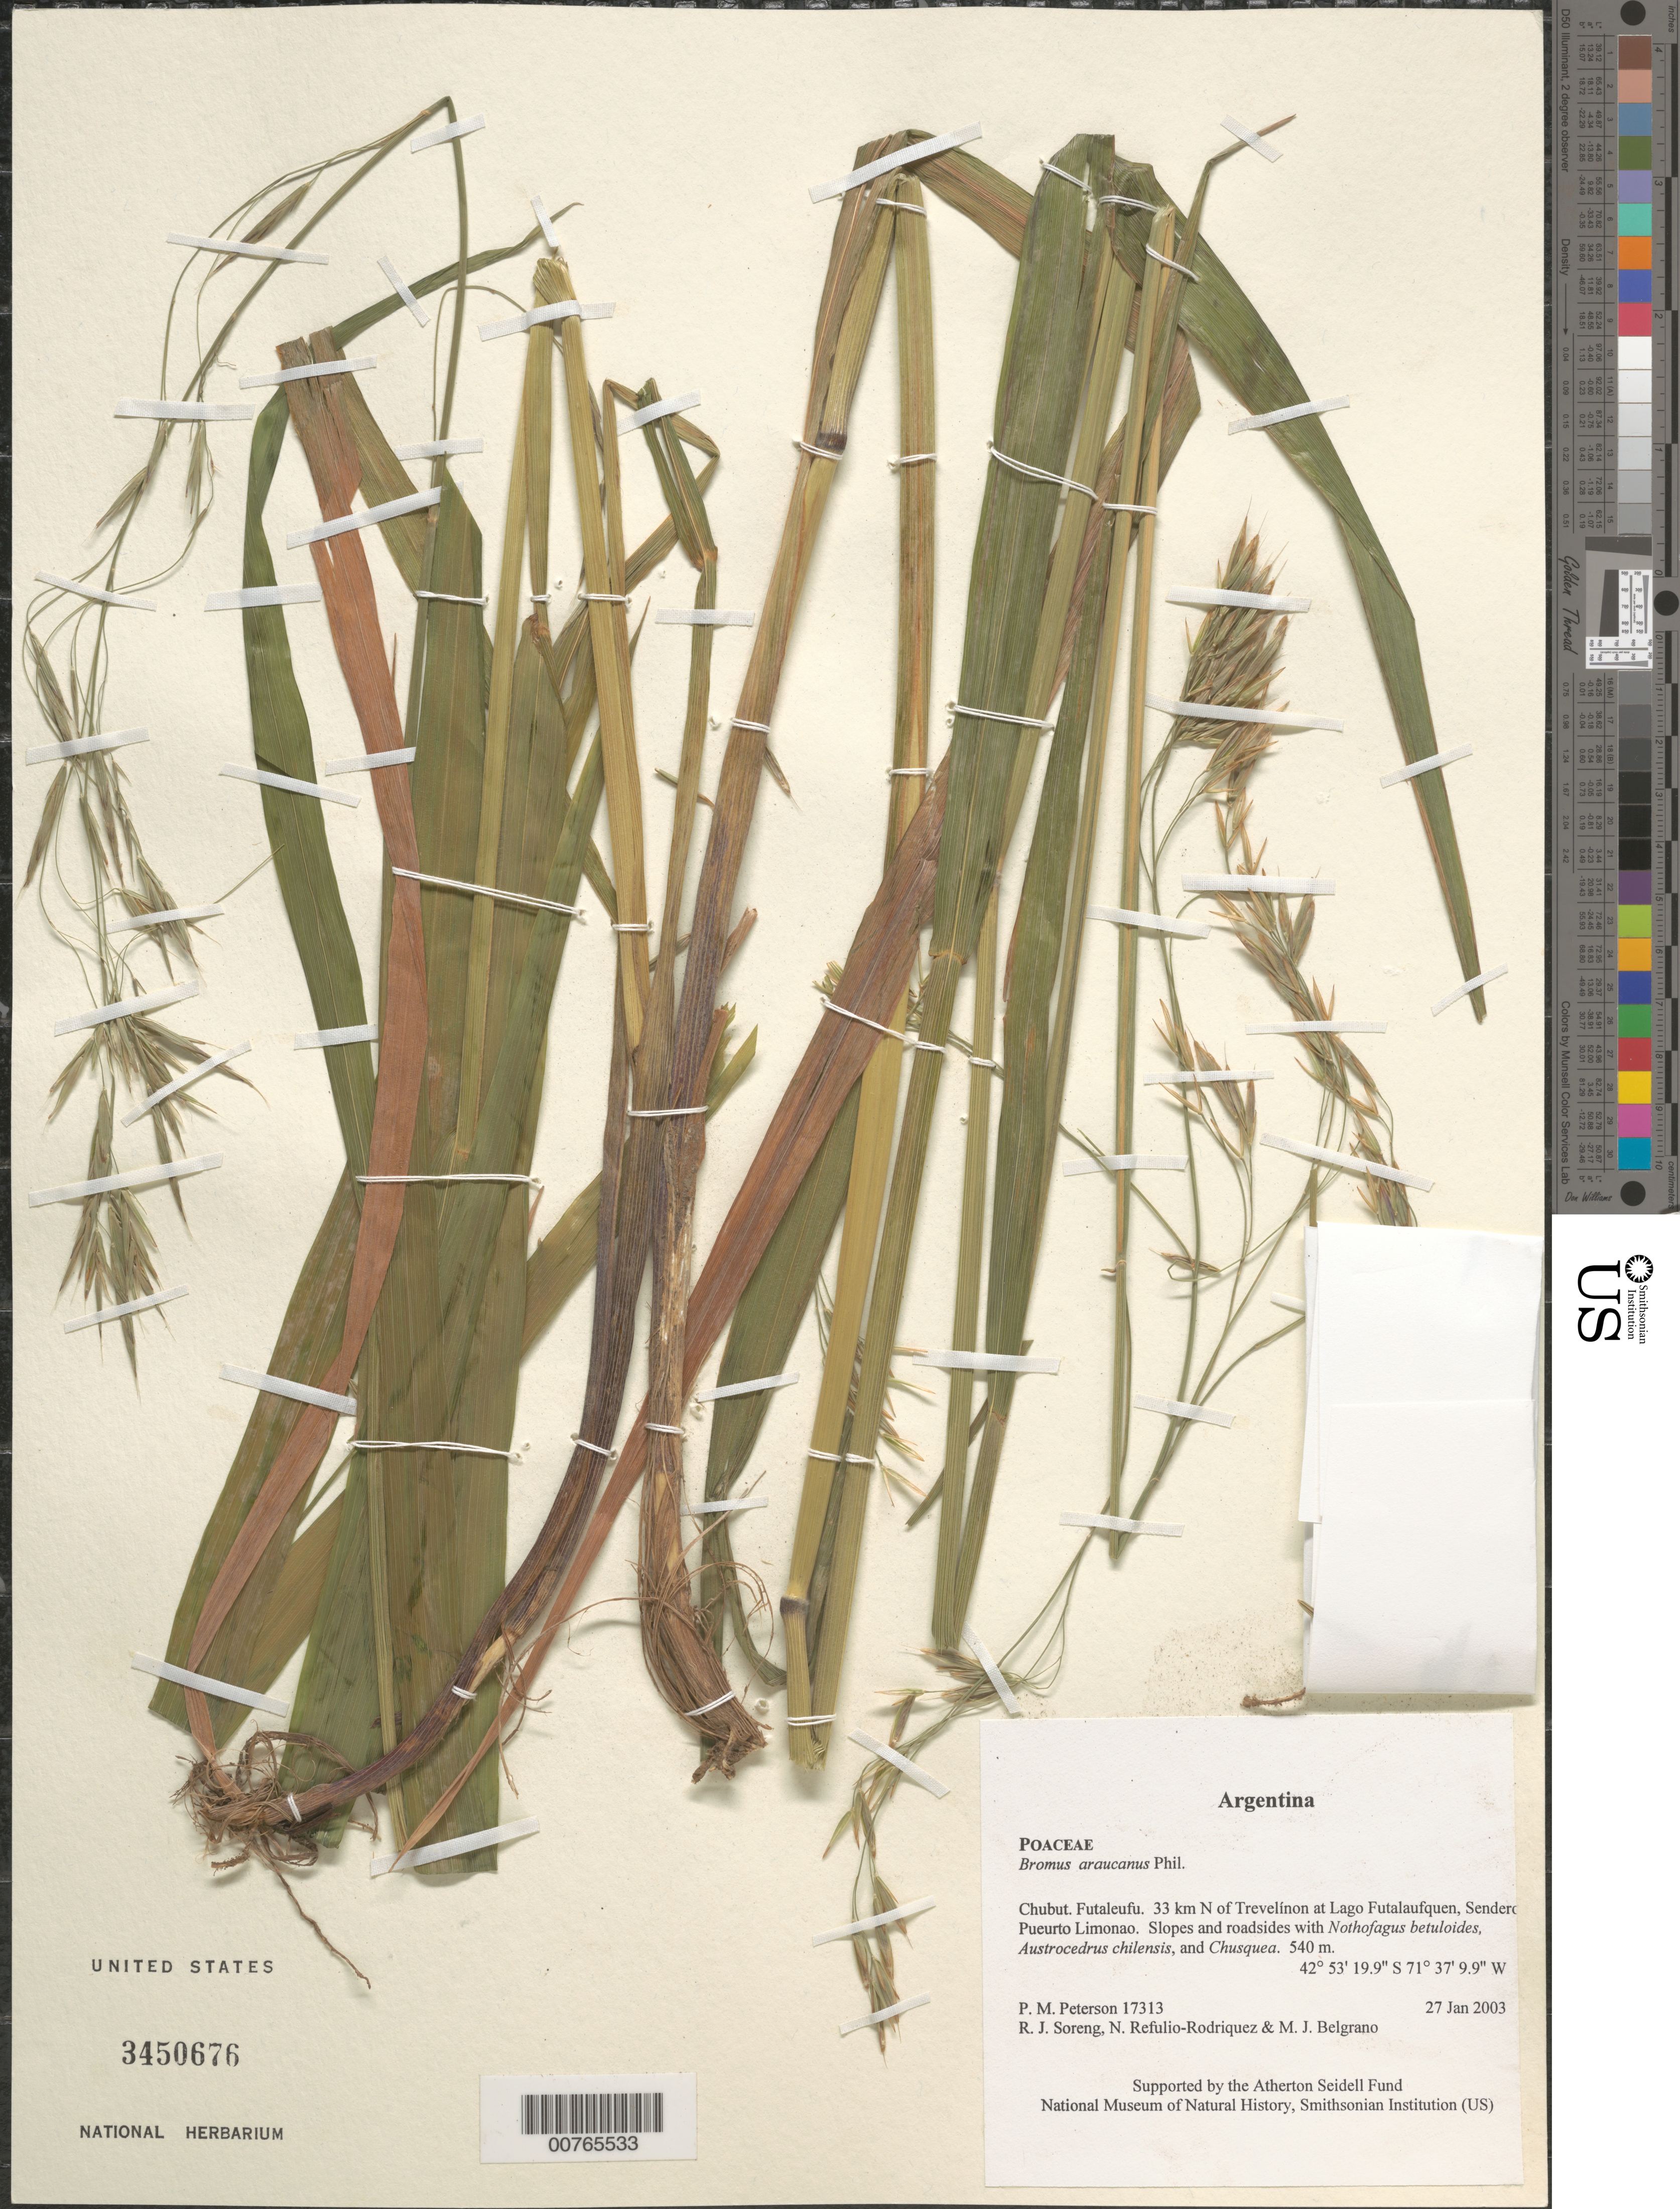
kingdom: Plantae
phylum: Tracheophyta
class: Liliopsida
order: Poales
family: Poaceae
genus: Bromus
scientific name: Bromus araucanus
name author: Phil.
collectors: P. M. Peterson, R. J. Soreng, N. Refulio-Rodríguez & M. Belgrano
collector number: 17313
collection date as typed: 27 Jan 2003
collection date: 2003-01-27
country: Argentina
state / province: Chubut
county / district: Futaleufu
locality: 33 km N of Trevelínon at Lago Futalaufquen, Sendero Pueurto Limonao. Slopes and roadsides with Nothofagus betuloides, Austrocedrus chilensis, and Chusquea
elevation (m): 540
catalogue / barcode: US 3450676